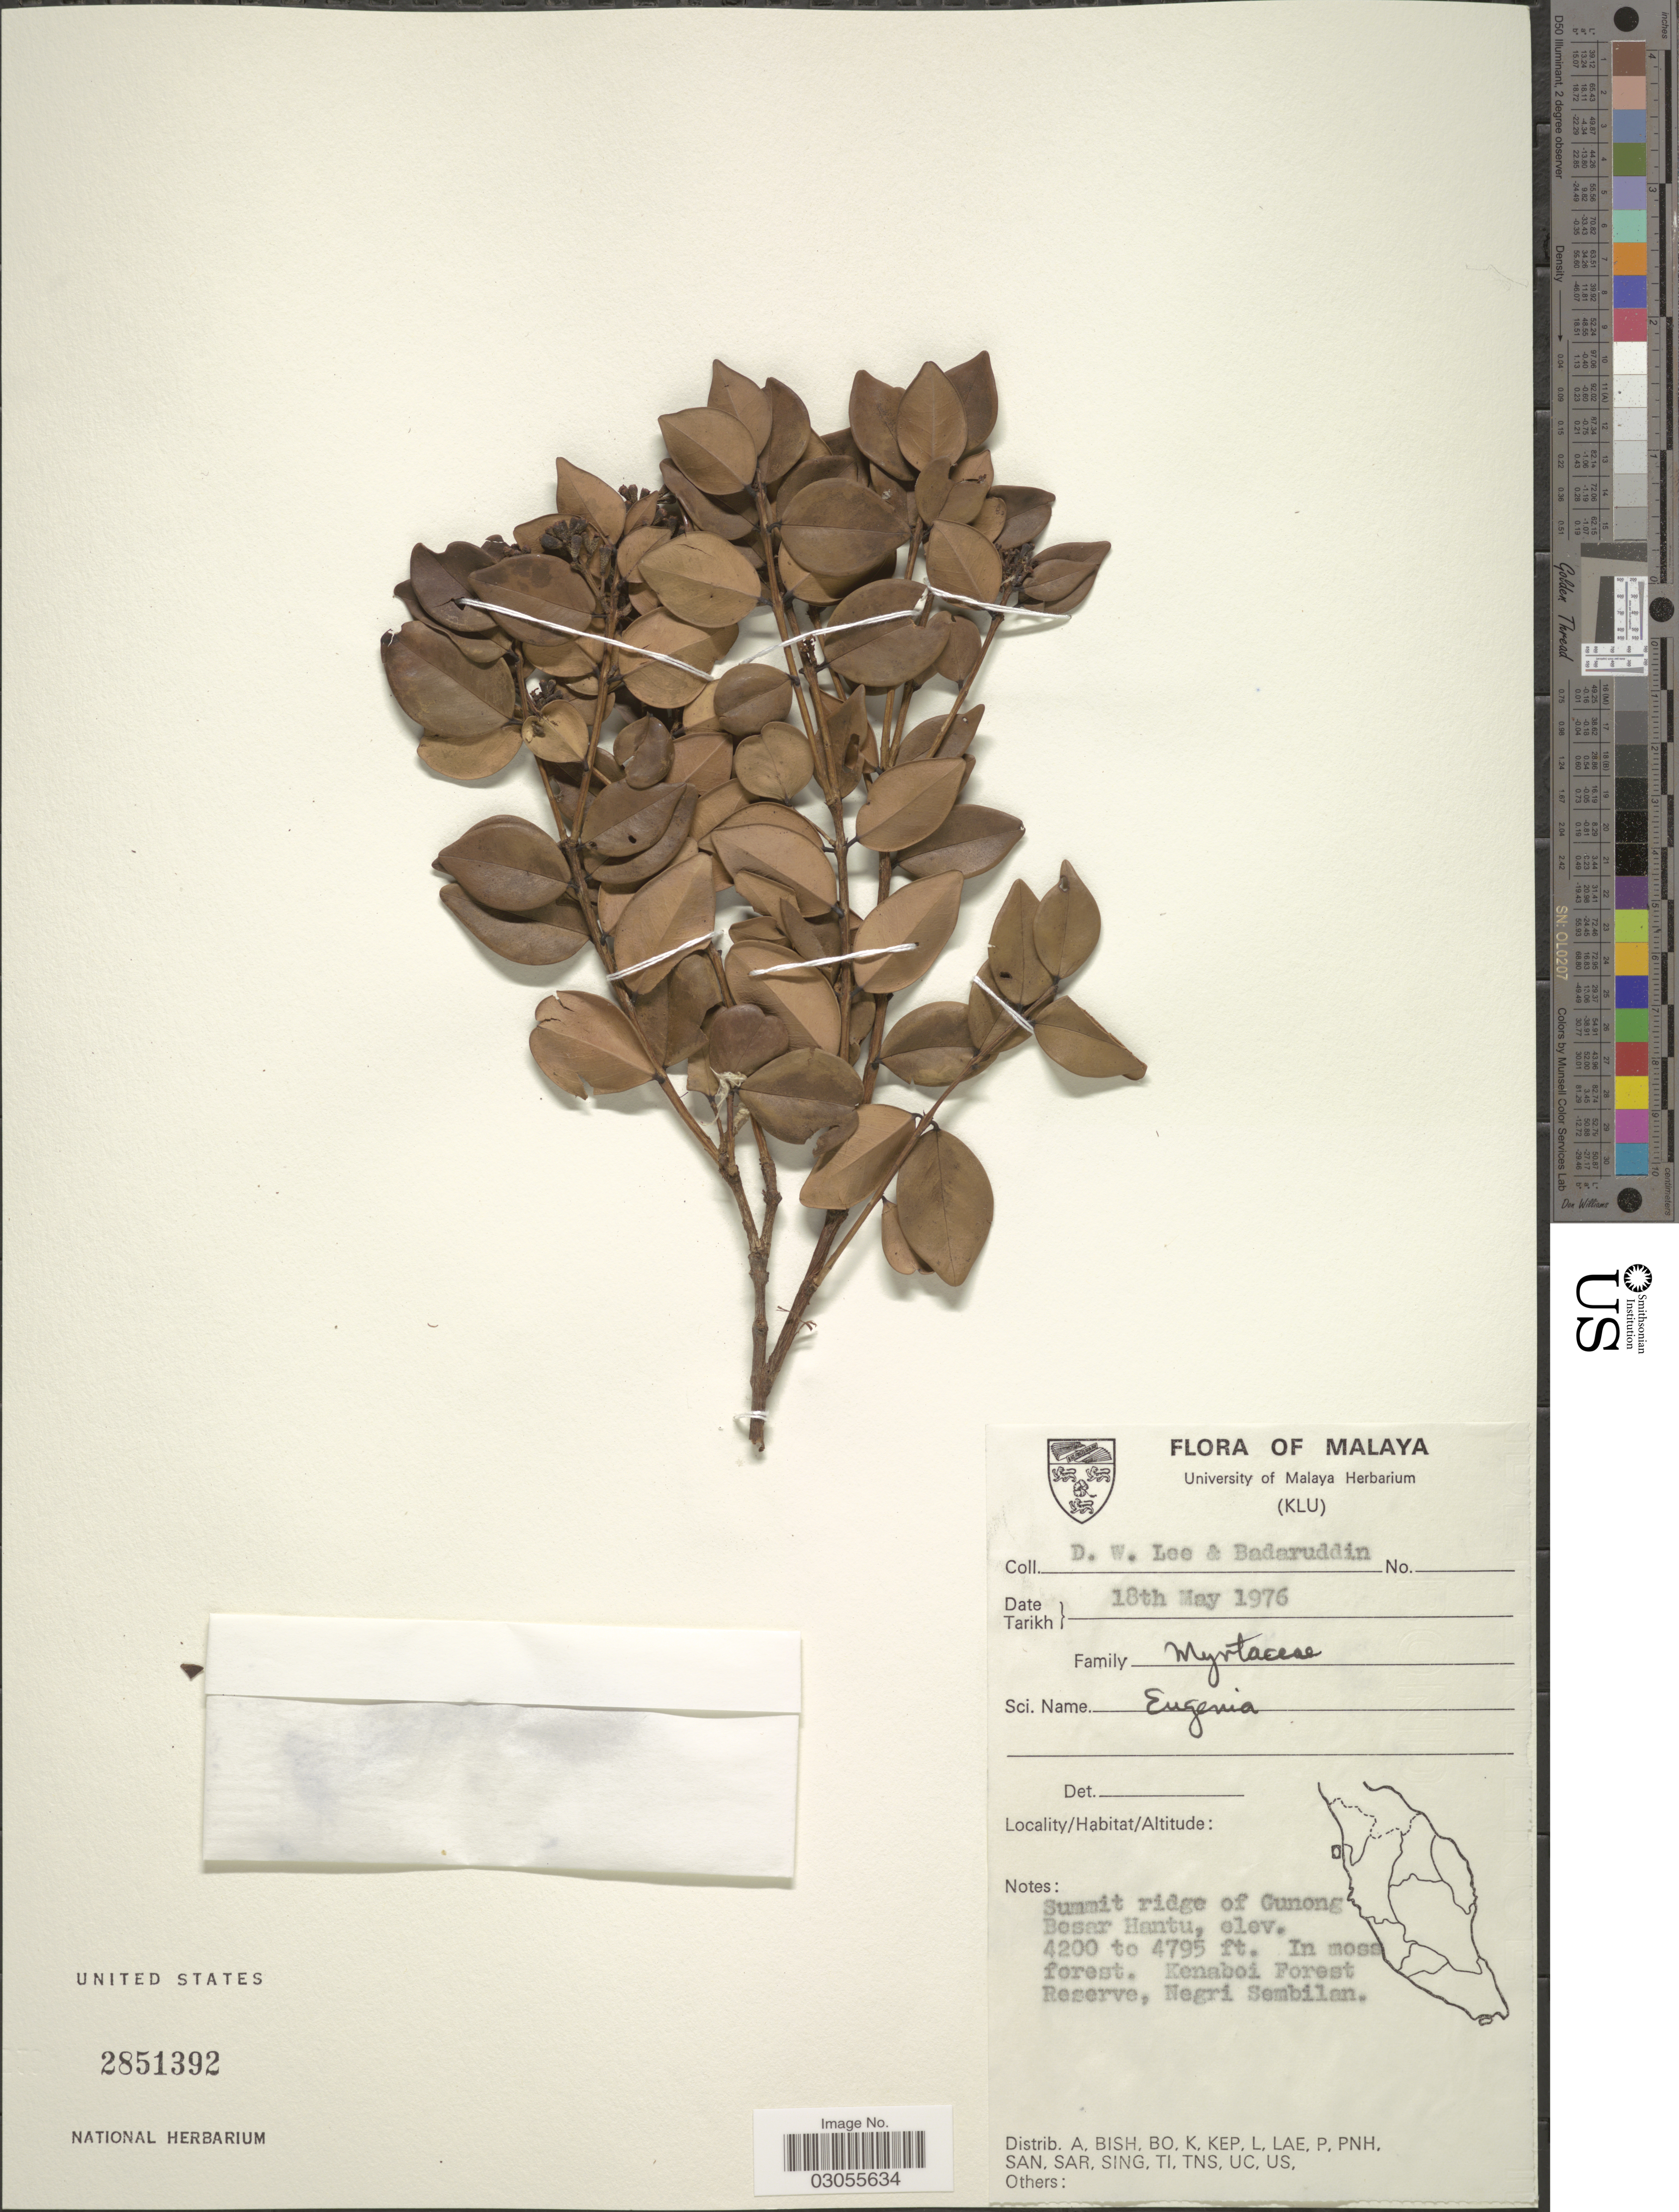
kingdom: Plantae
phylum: Tracheophyta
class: Magnoliopsida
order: Myrtales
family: Myrtaceae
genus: Eugenia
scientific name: Eugenia sp.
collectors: D. Lee & -. Badaruddin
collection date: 1976-05-18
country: Malaysia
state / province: Negeri Sembilan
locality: Summit ridge of Gunong Besar Hantu, Kenaboi Forest Reserve, Negri Sembilan.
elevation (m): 1280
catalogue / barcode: US 2851392